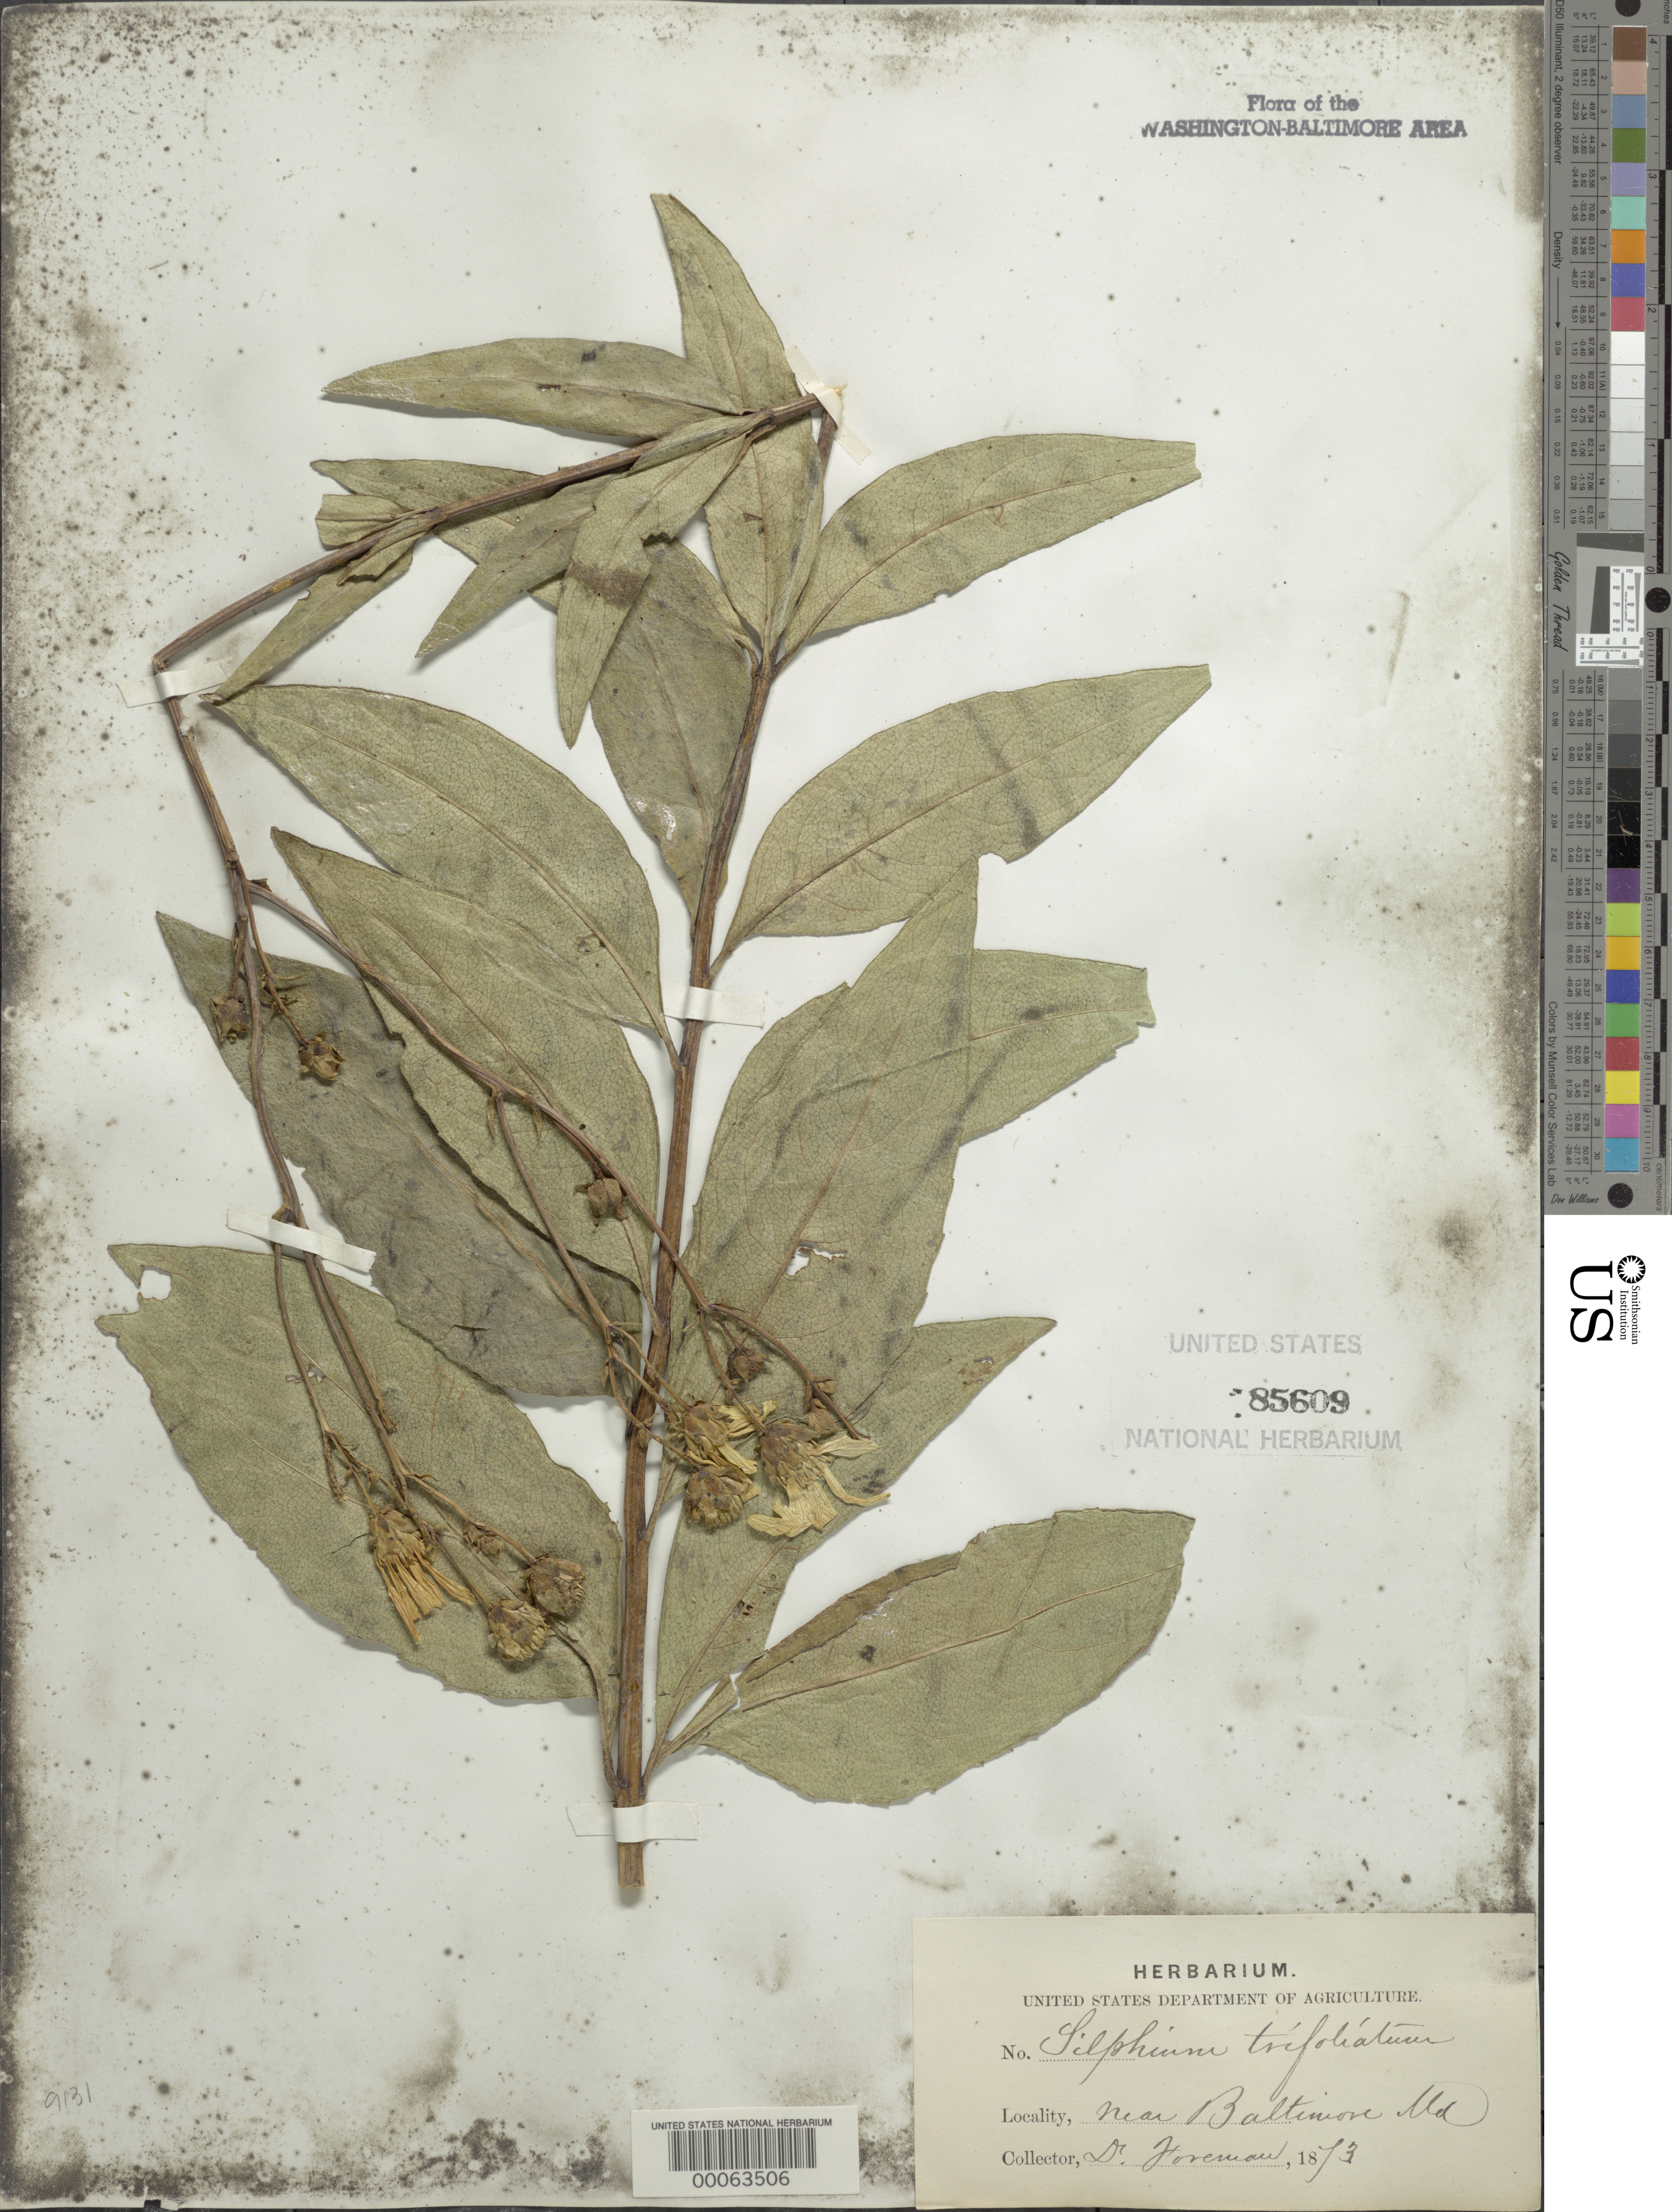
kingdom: Plantae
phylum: Tracheophyta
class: Magnoliopsida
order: Asterales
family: Asteraceae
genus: Silphium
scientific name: Silphium asteriscus var. trifoliatum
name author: (L.) Clevinger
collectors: D. Foreman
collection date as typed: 1873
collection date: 1873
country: United States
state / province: Maryland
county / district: City of Baltimore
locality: Baltimore vicinity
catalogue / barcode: US 85609